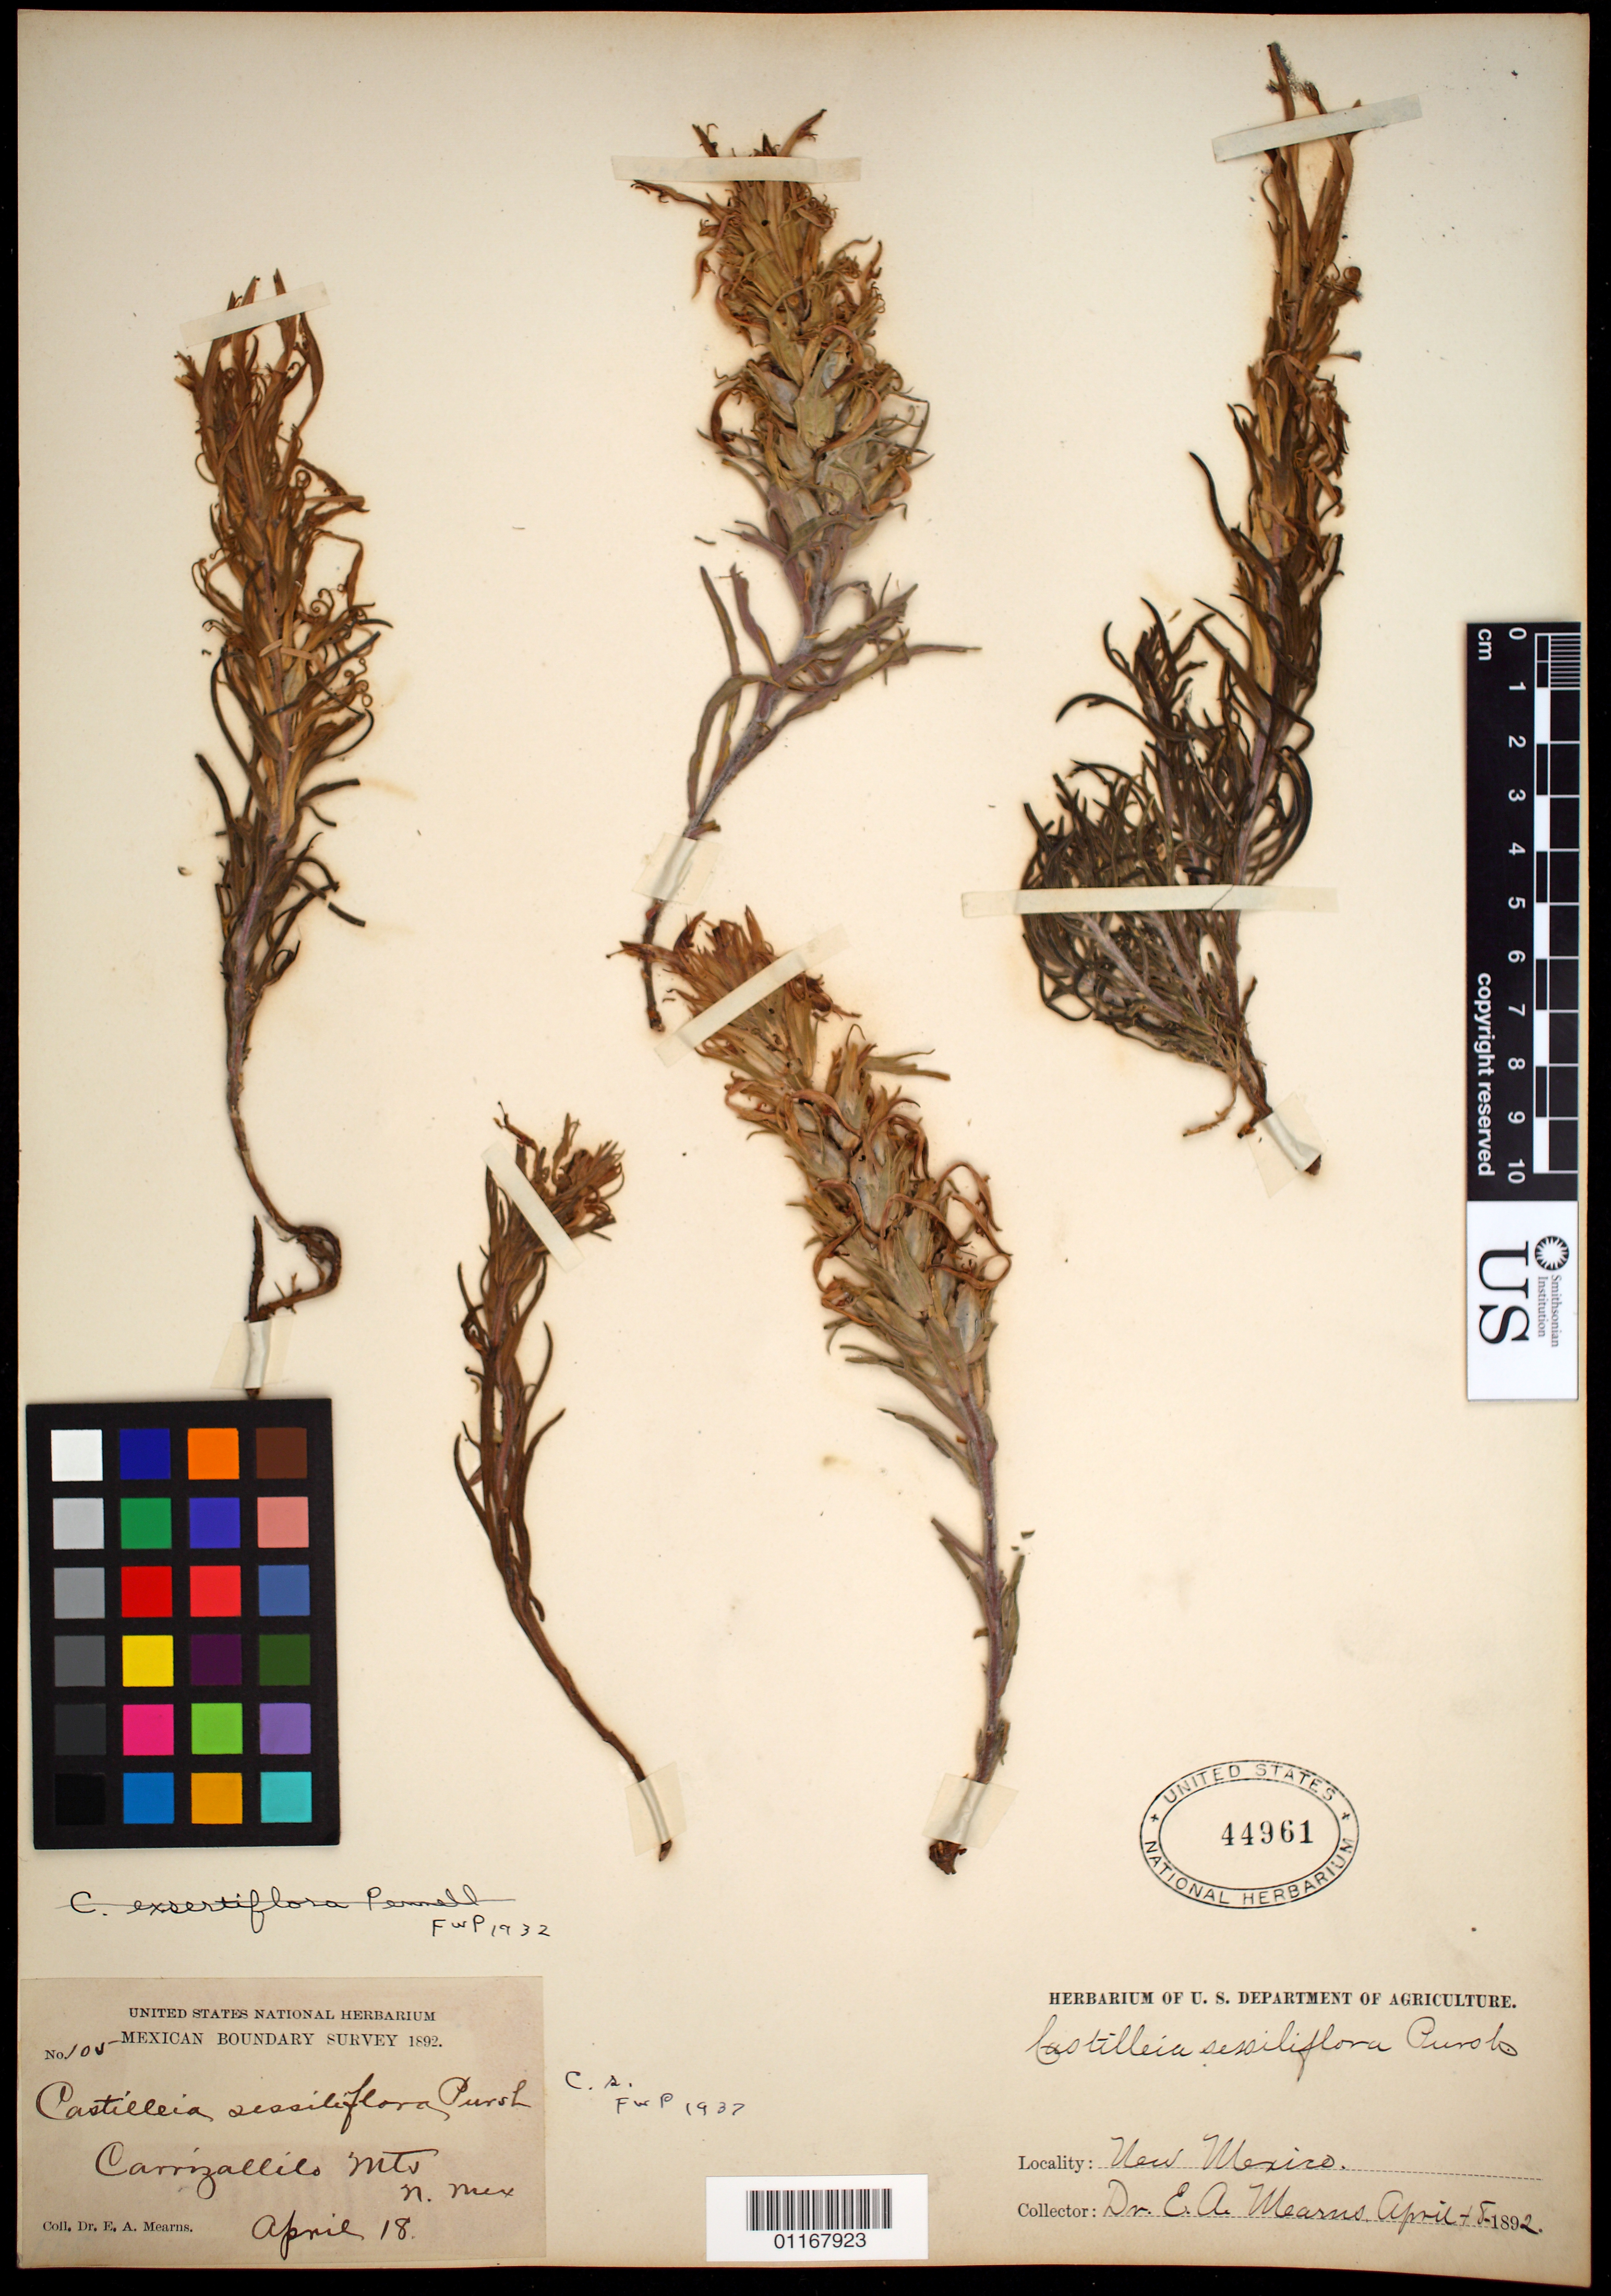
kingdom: Plantae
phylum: Tracheophyta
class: Magnoliopsida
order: Lamiales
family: Orobanchaceae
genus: Castilleja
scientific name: Castilleja sessiliflora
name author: Pursh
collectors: E. A. Mearns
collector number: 105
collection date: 1892-04-18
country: United States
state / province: New Mexico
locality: Carrizallilo Mts.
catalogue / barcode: US 44961